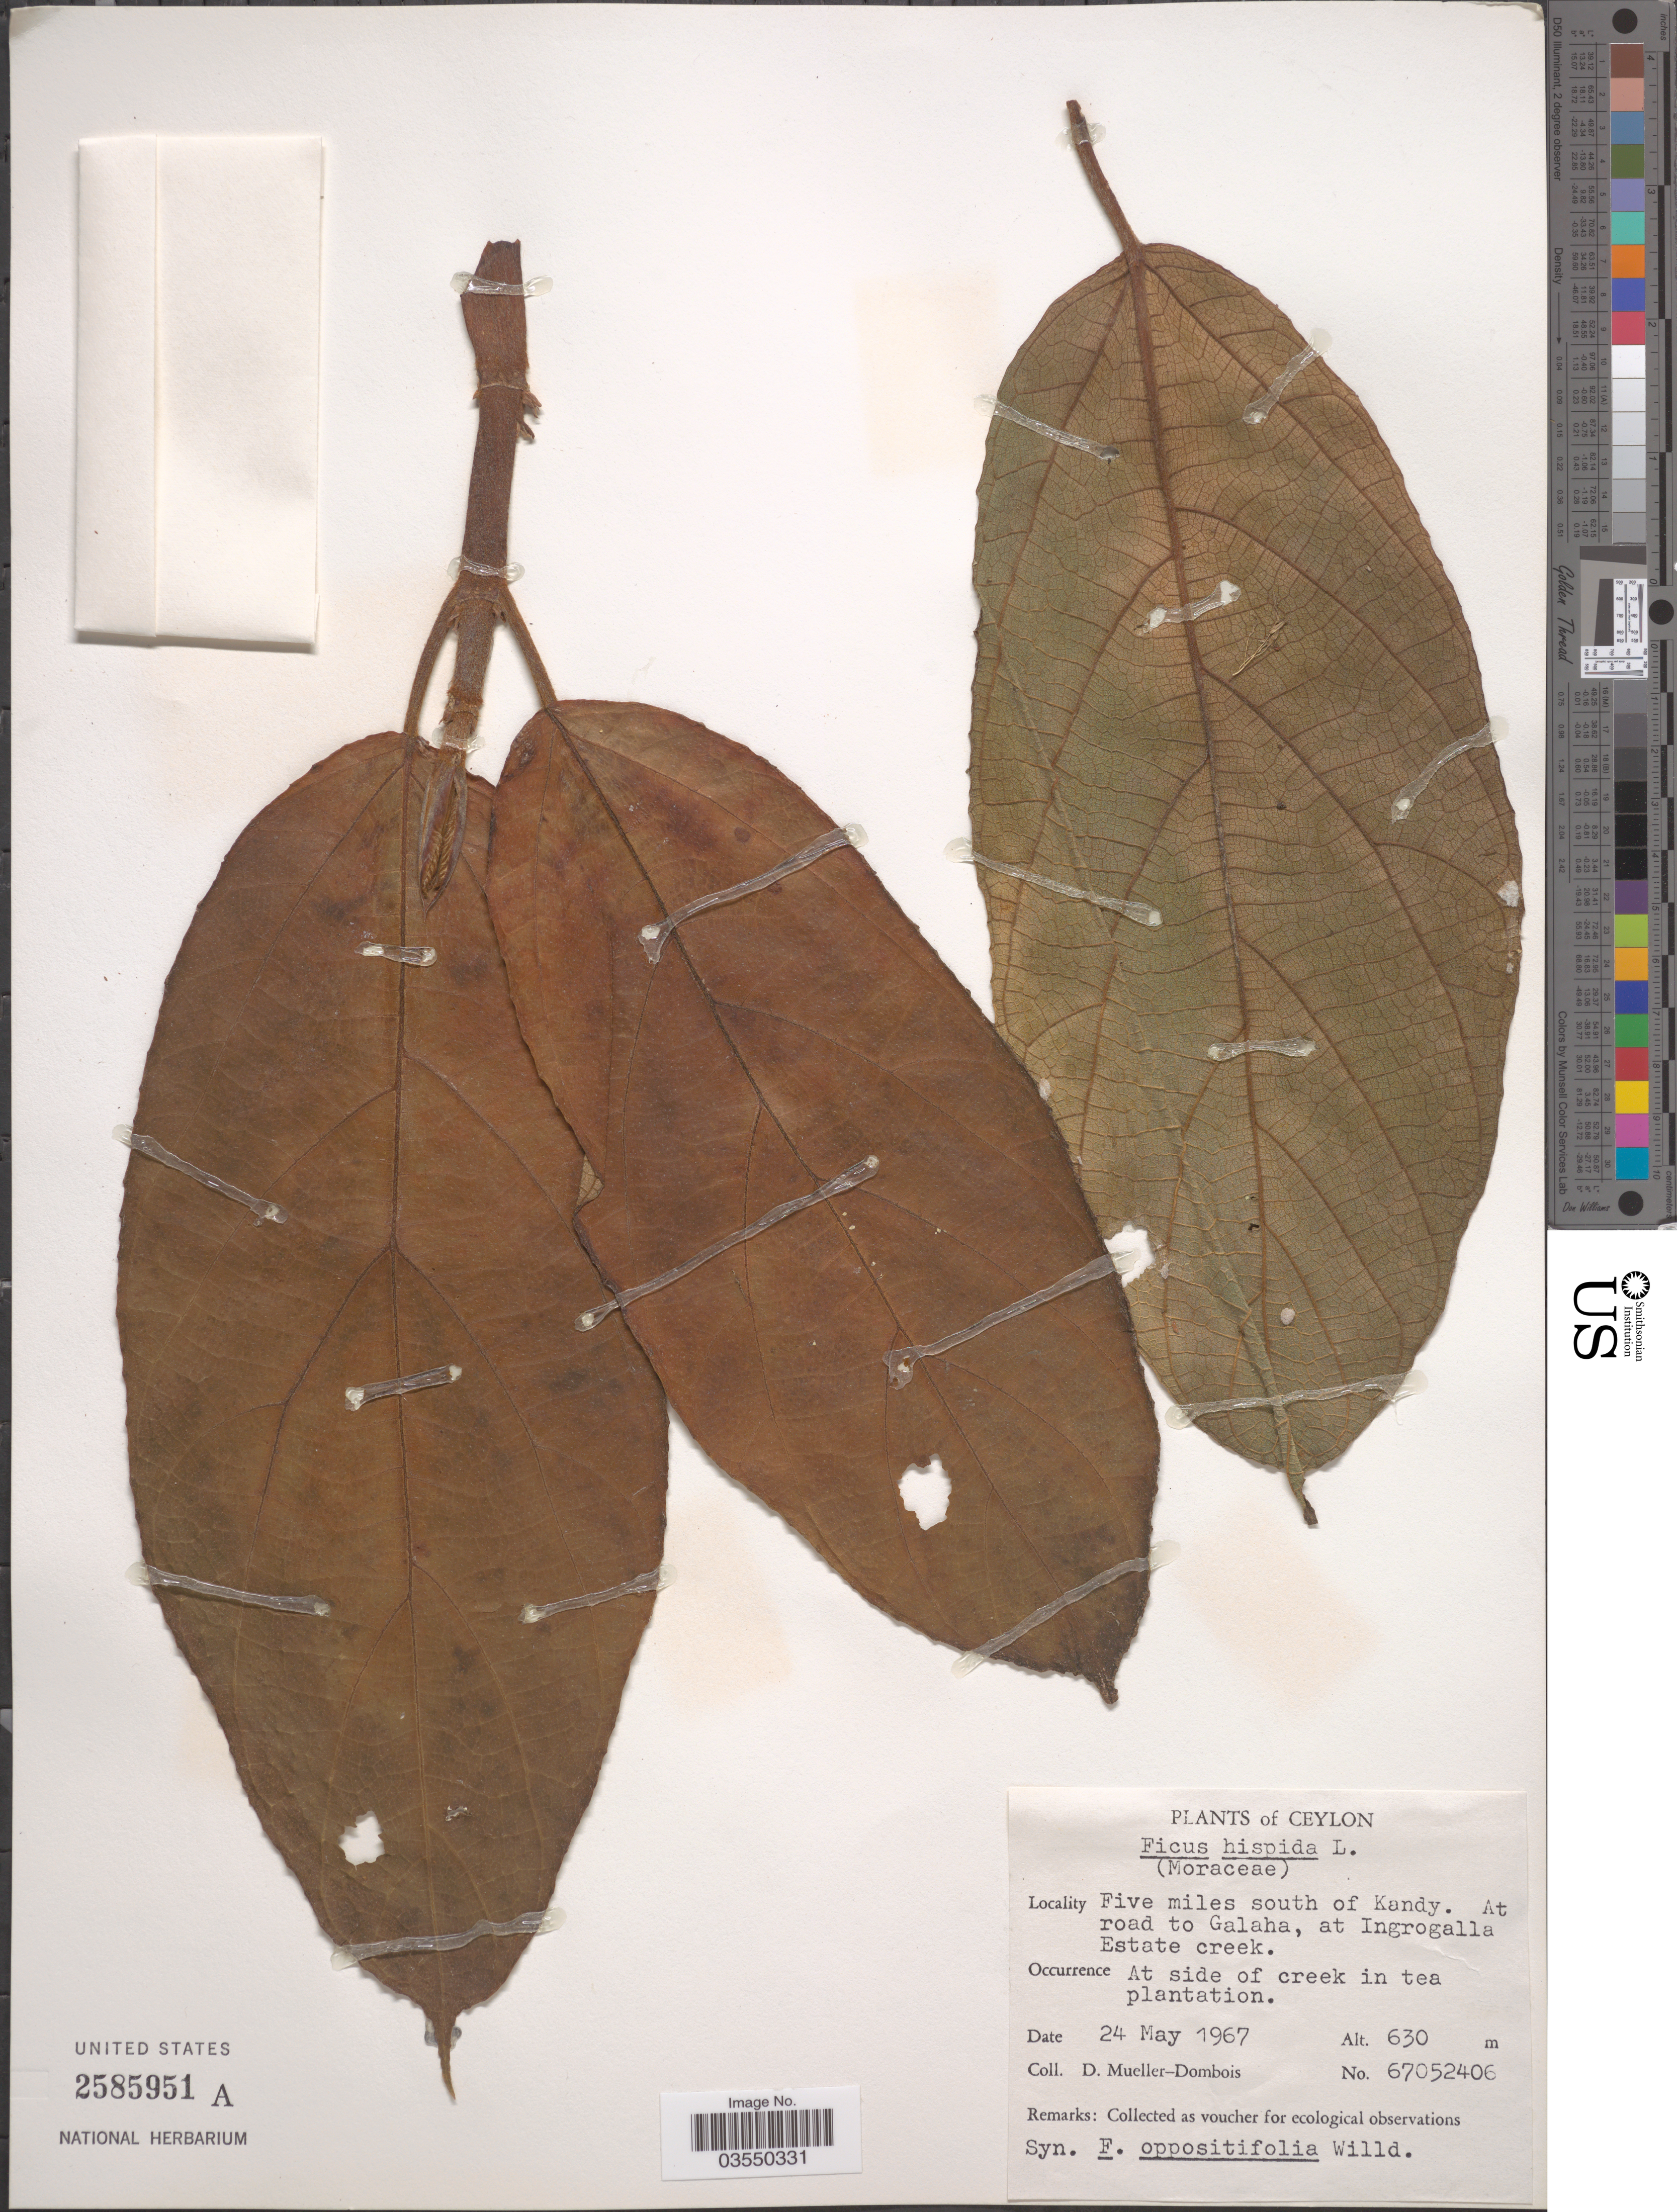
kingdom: Plantae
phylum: Tracheophyta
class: Magnoliopsida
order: Rosales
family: Moraceae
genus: Ficus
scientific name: Ficus hispida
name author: L. f.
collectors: D. Mueller-Dombois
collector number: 67052406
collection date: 1967-05-24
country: Sri Lanka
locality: Ceylon. Five miles south of Kandy. At road to Galaha, at Ingrogalla Estate creek.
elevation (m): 630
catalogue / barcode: US 2585951A